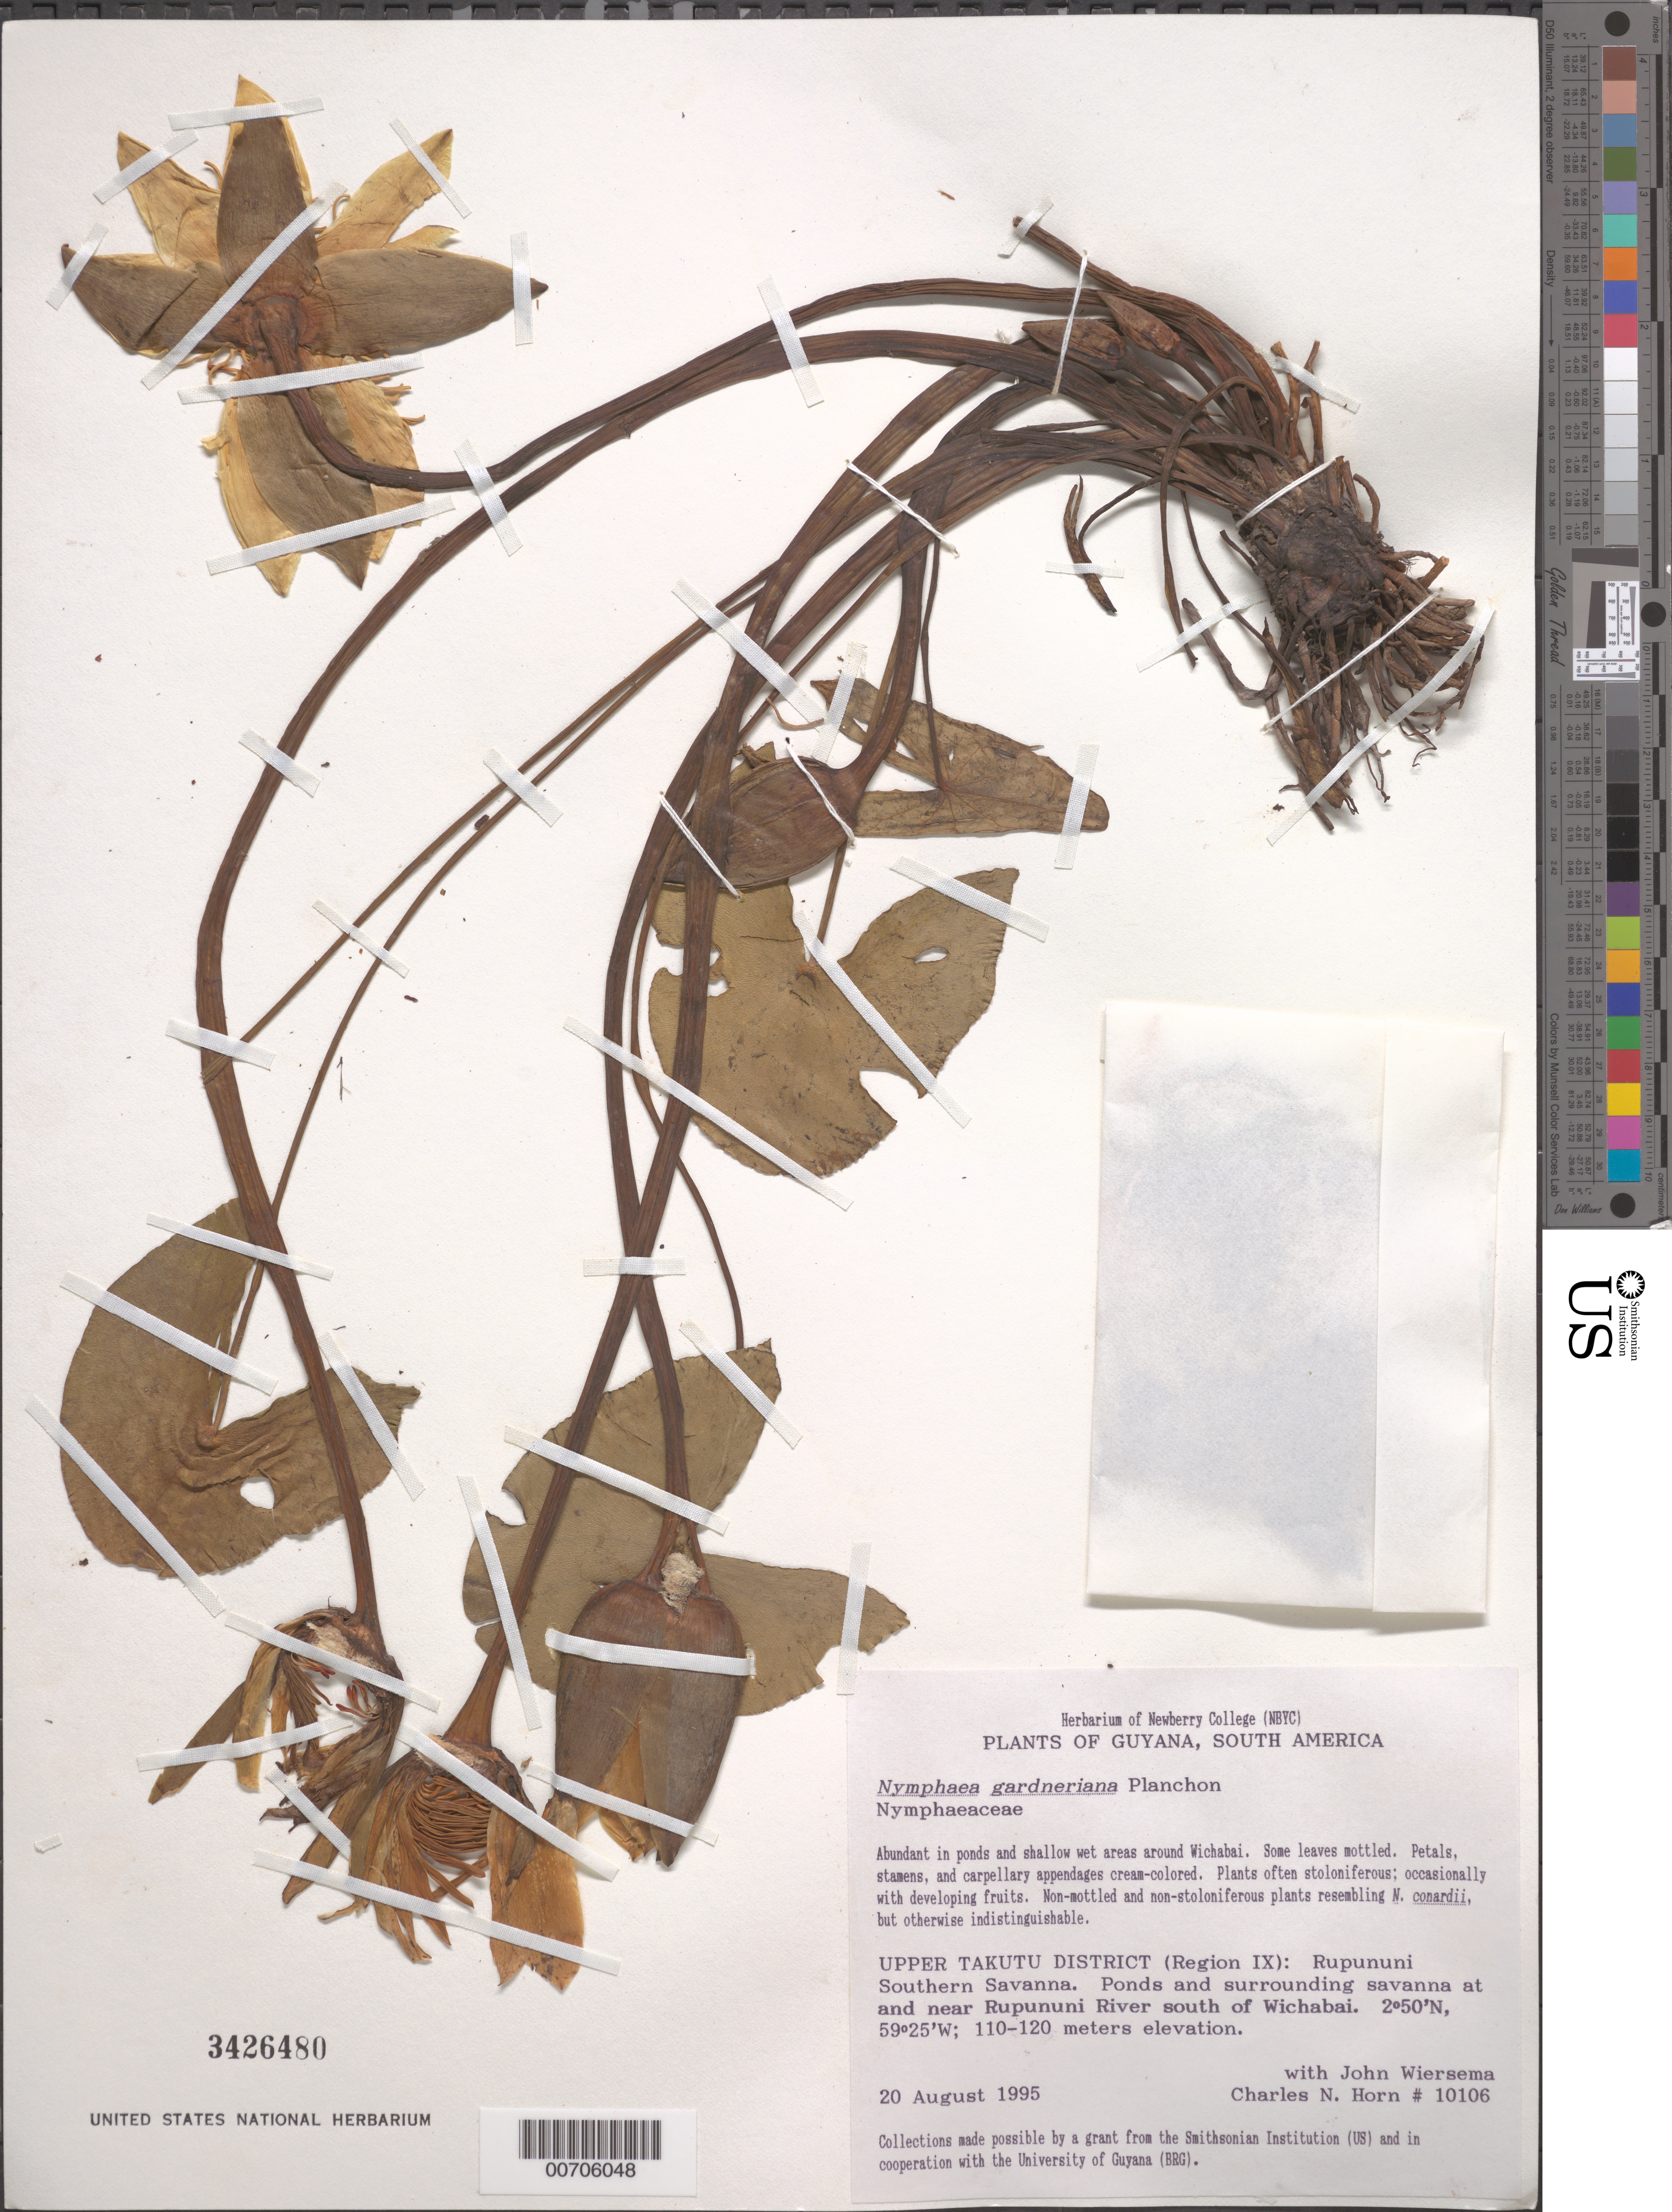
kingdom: Plantae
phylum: Tracheophyta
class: Magnoliopsida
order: Nymphaeales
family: Nymphaeaceae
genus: Nymphaea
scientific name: Nymphaea gardneriana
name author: Planch.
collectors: C. N. Horn & J. H. Wiersema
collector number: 10106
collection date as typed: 20-Aug-95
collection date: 1995-08-20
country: Guyana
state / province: U. Takutu-U. Essequibo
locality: Rupununi Southern Savanna, Rupununi R., S of Wichabai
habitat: Ponds and shallow wet areas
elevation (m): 110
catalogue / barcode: US 3426480